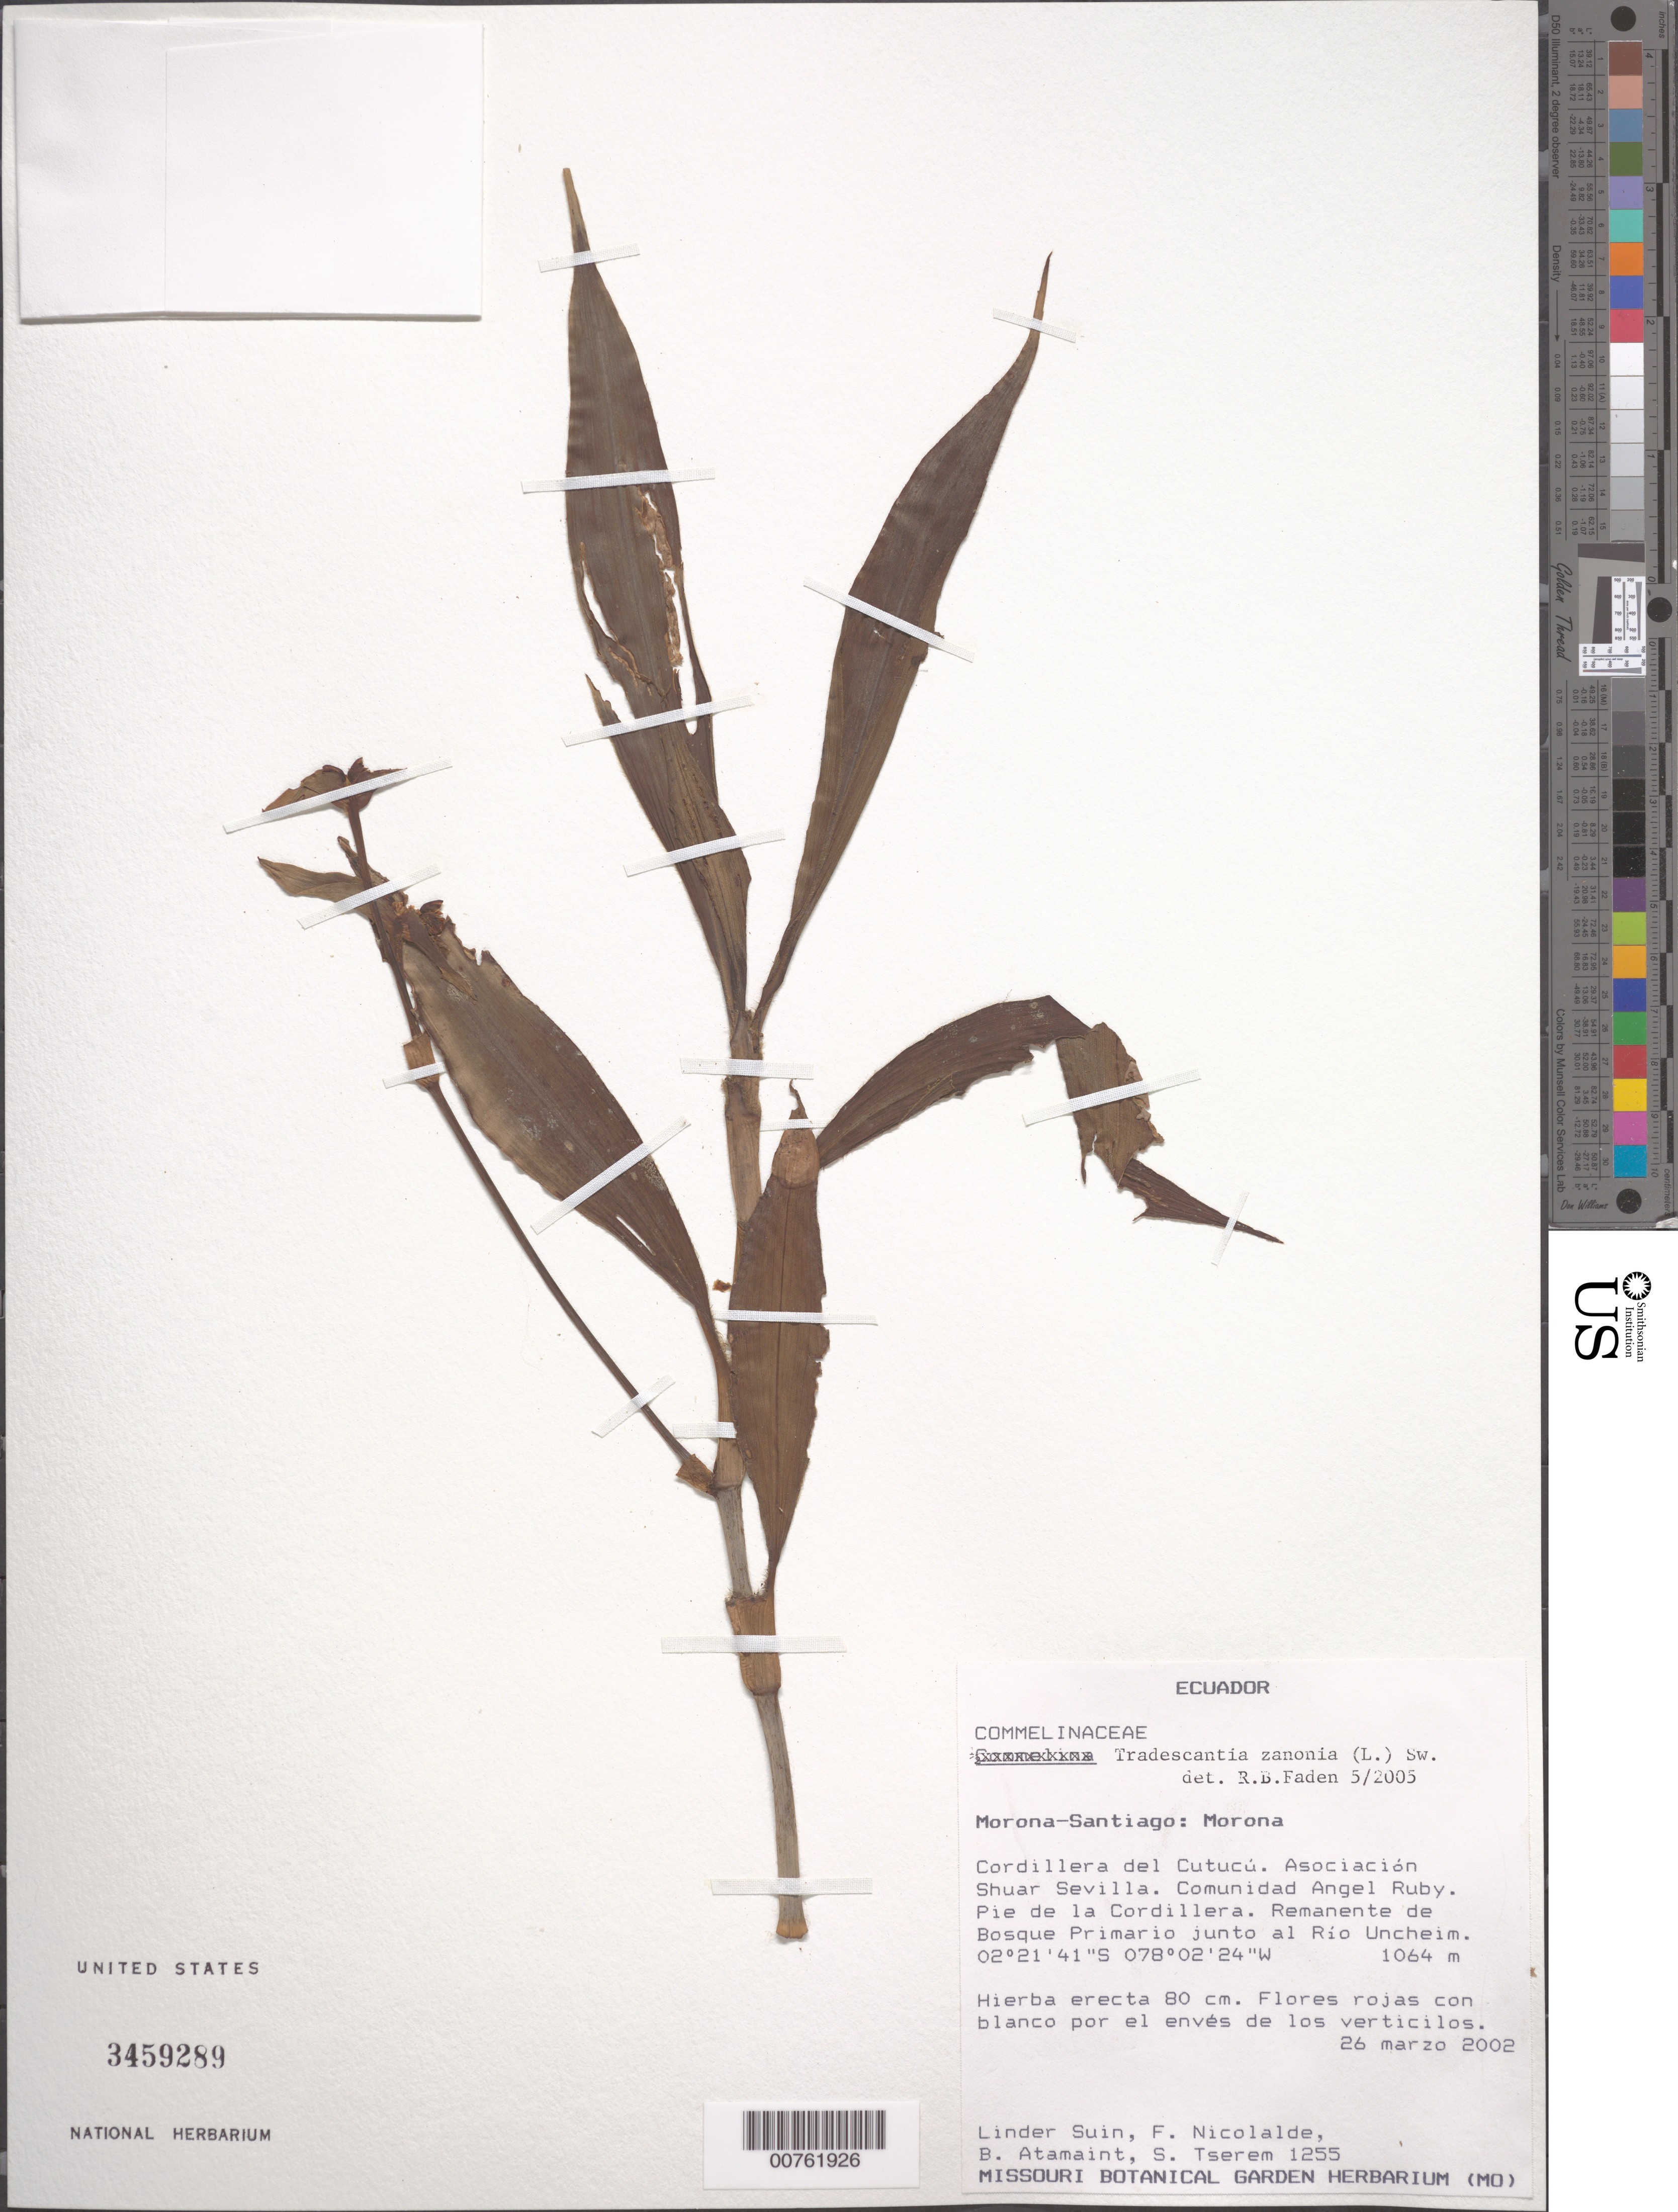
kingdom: Plantae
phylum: Tracheophyta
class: Liliopsida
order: Commelinales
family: Commelinaceae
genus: Tradescantia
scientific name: Tradescantia zanonia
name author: (L.) Sw.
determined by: Faden, Robert B., (US), Smithsonian Institution - National Museum of Natural History (UNITED STATES)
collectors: L. Suin et al.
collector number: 1255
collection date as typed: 26 Mar 2002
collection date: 2002-03-26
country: Ecuador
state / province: Morona-Santiago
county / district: Morona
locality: Cordillera del Cutucu. Asociacion Shuar Sevilla. Comunidad Angel Ruby. Pie de la Cordillera. Remanente de Bosque Primario Junto al Rio Uncheim.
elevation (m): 1064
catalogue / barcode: US 3459289